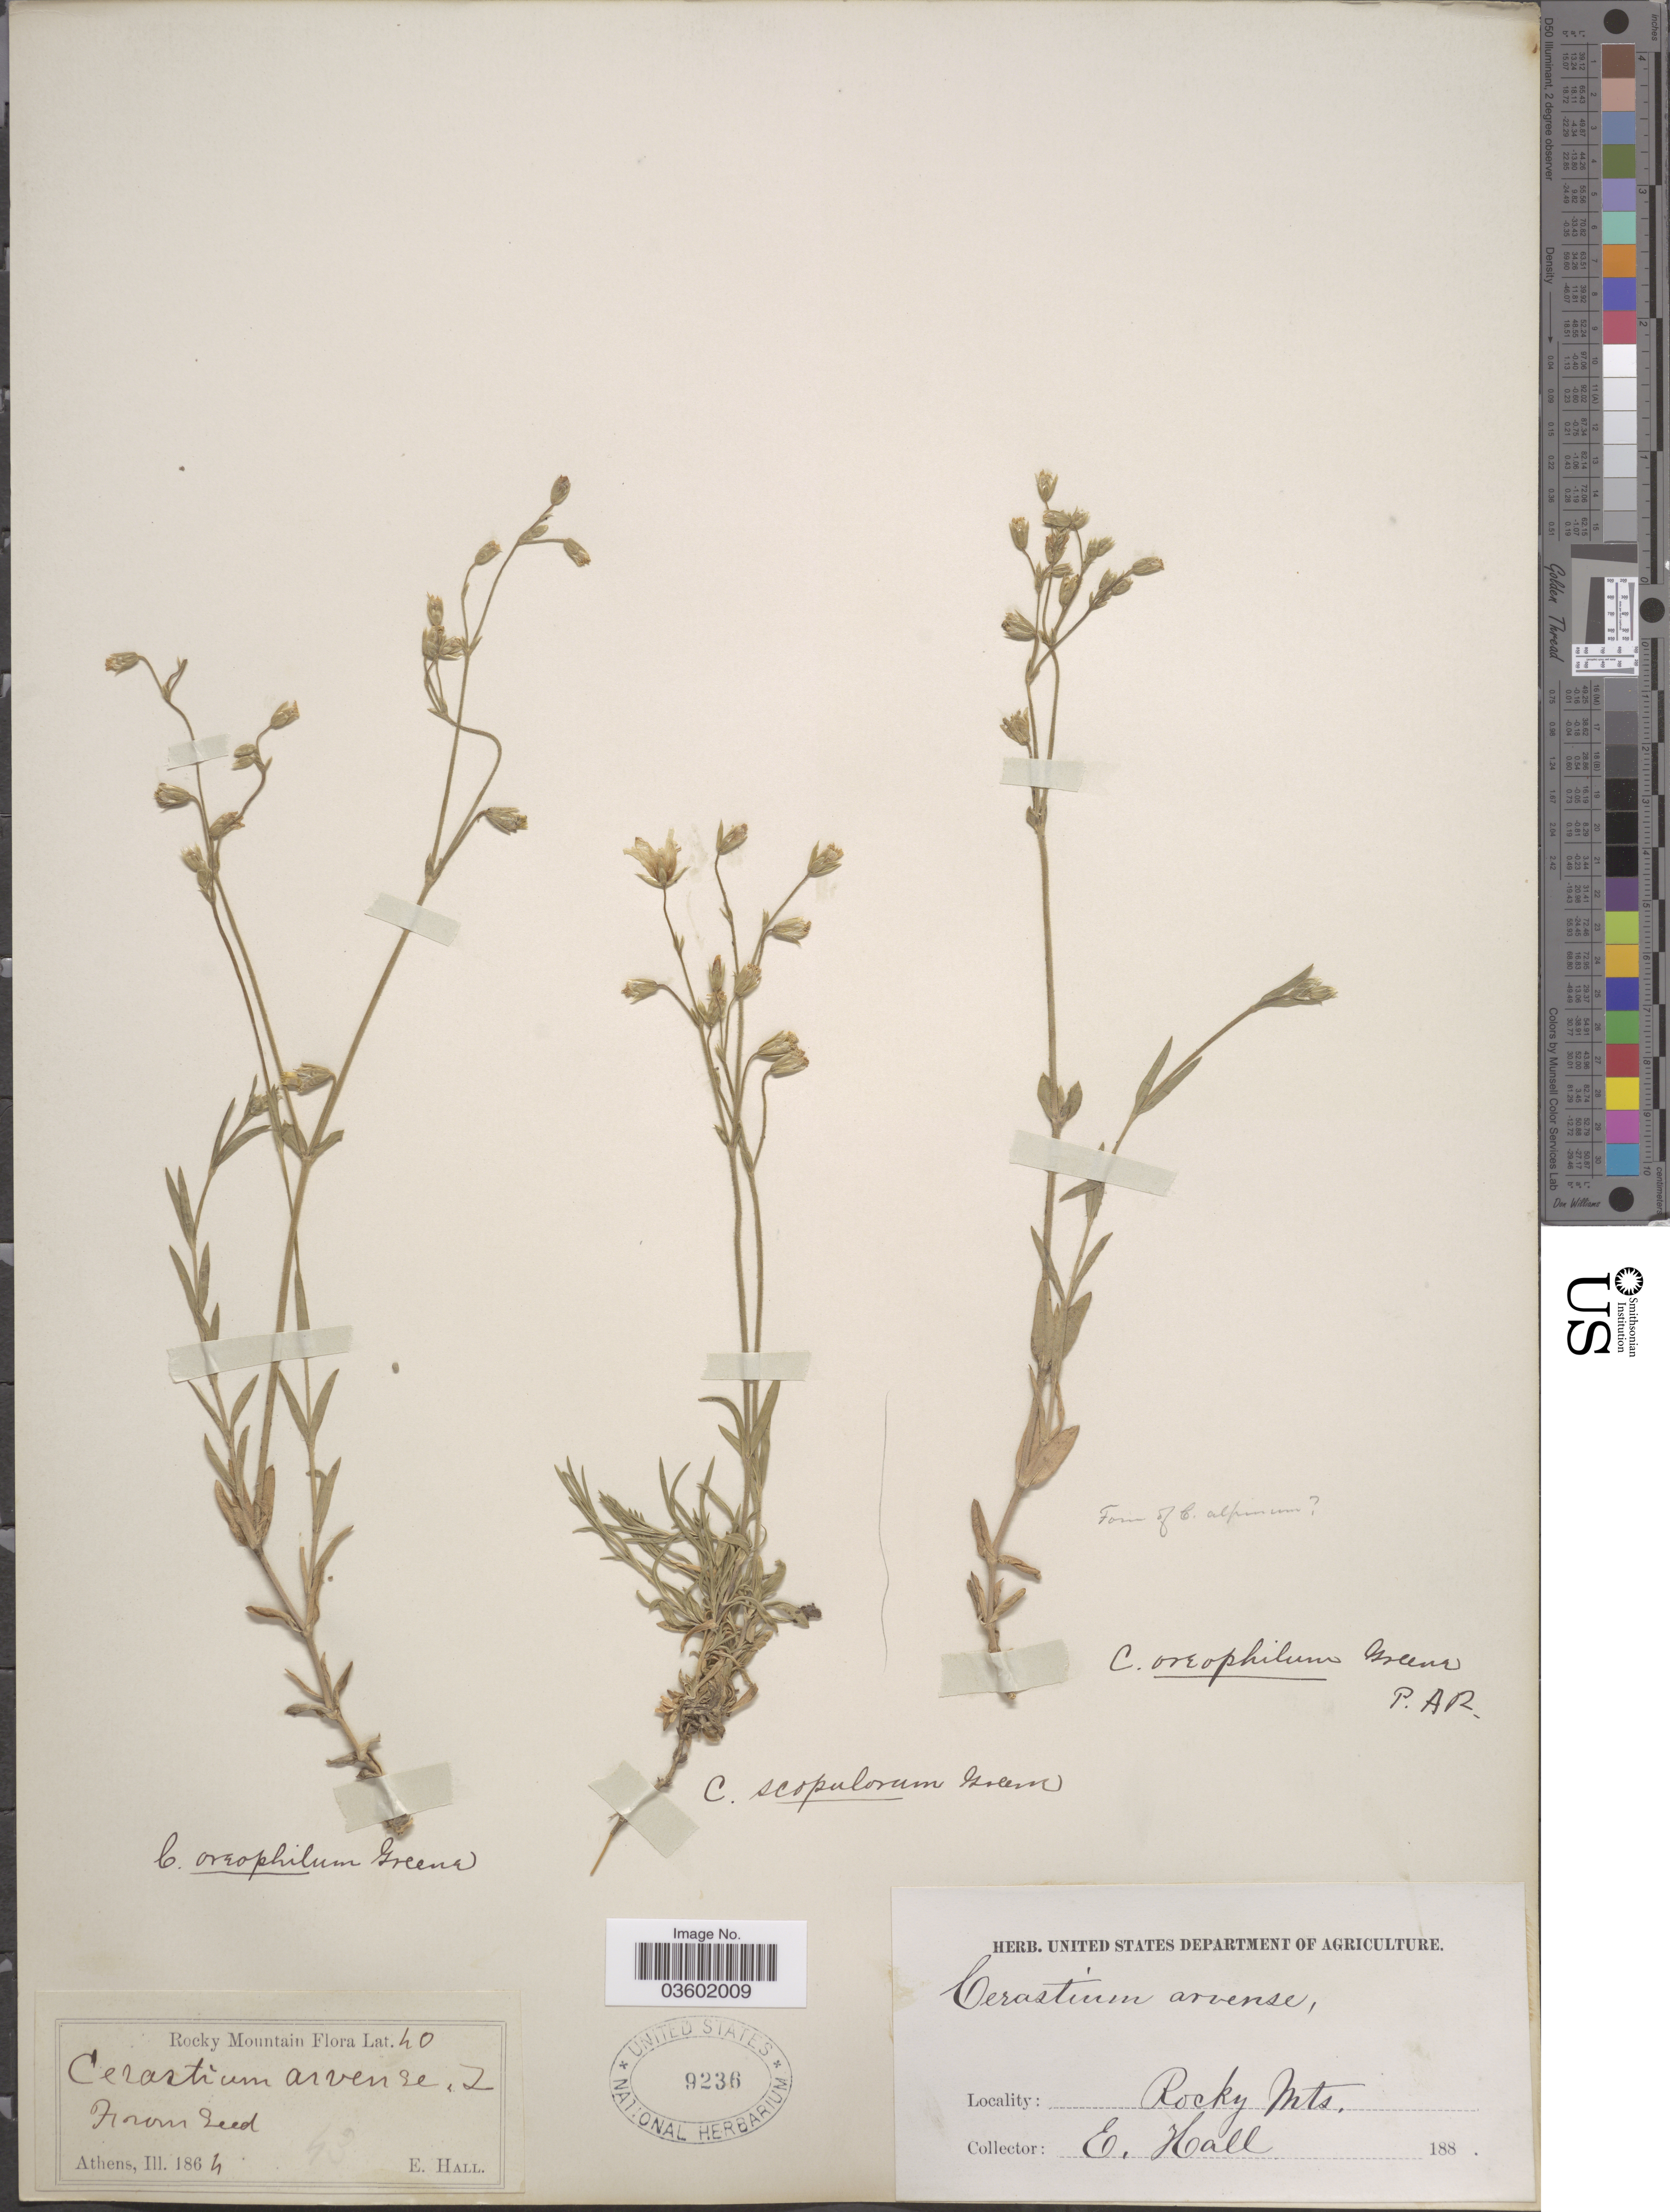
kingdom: Plantae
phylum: Tracheophyta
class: Magnoliopsida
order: Caryophyllales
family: Caryophyllaceae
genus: Cerastium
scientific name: Cerastium oreophilum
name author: Greene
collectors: E. Hall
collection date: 1864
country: United States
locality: Rocky Mountain.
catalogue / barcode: US 9236